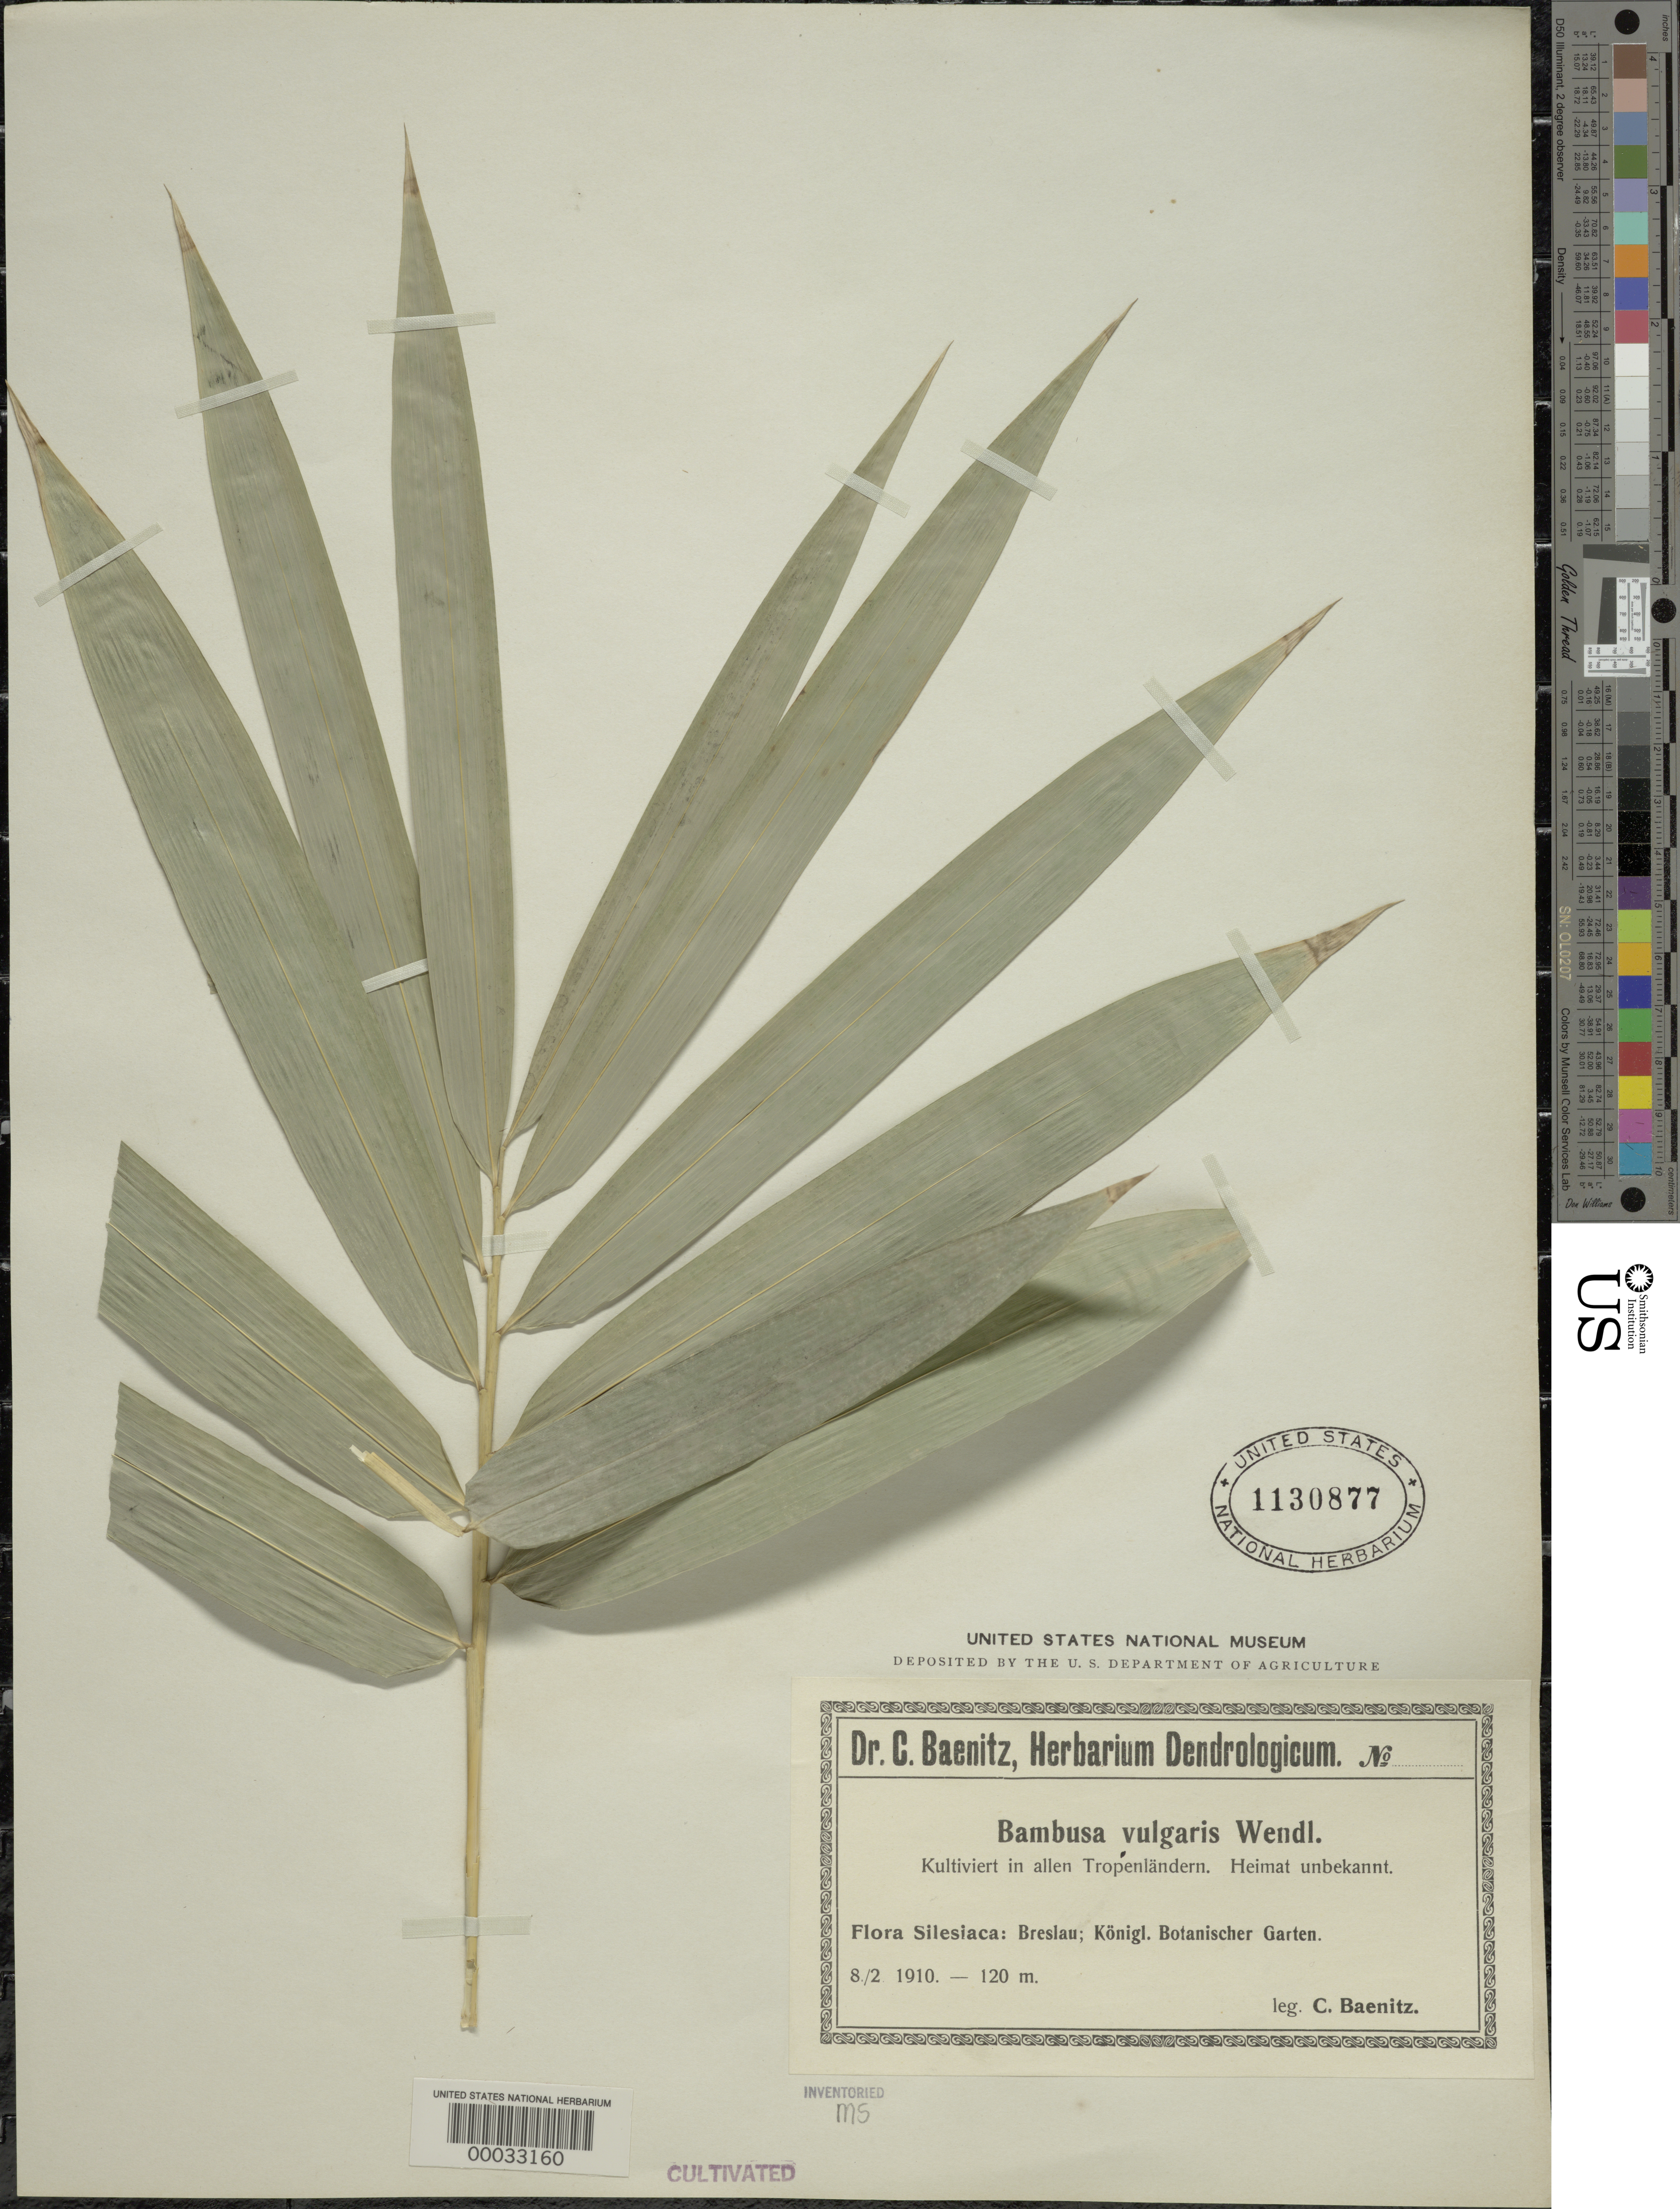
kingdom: Plantae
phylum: Tracheophyta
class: Liliopsida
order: Poales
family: Poaceae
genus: Bambusa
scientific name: Bambusa vulgaris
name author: Schrad. ex J.C. Wendl.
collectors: C. G. Baenitz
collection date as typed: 08 Feb 1910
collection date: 1910-02-08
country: Germany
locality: Konigl botanical garden-breslau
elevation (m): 120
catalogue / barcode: US 1130877